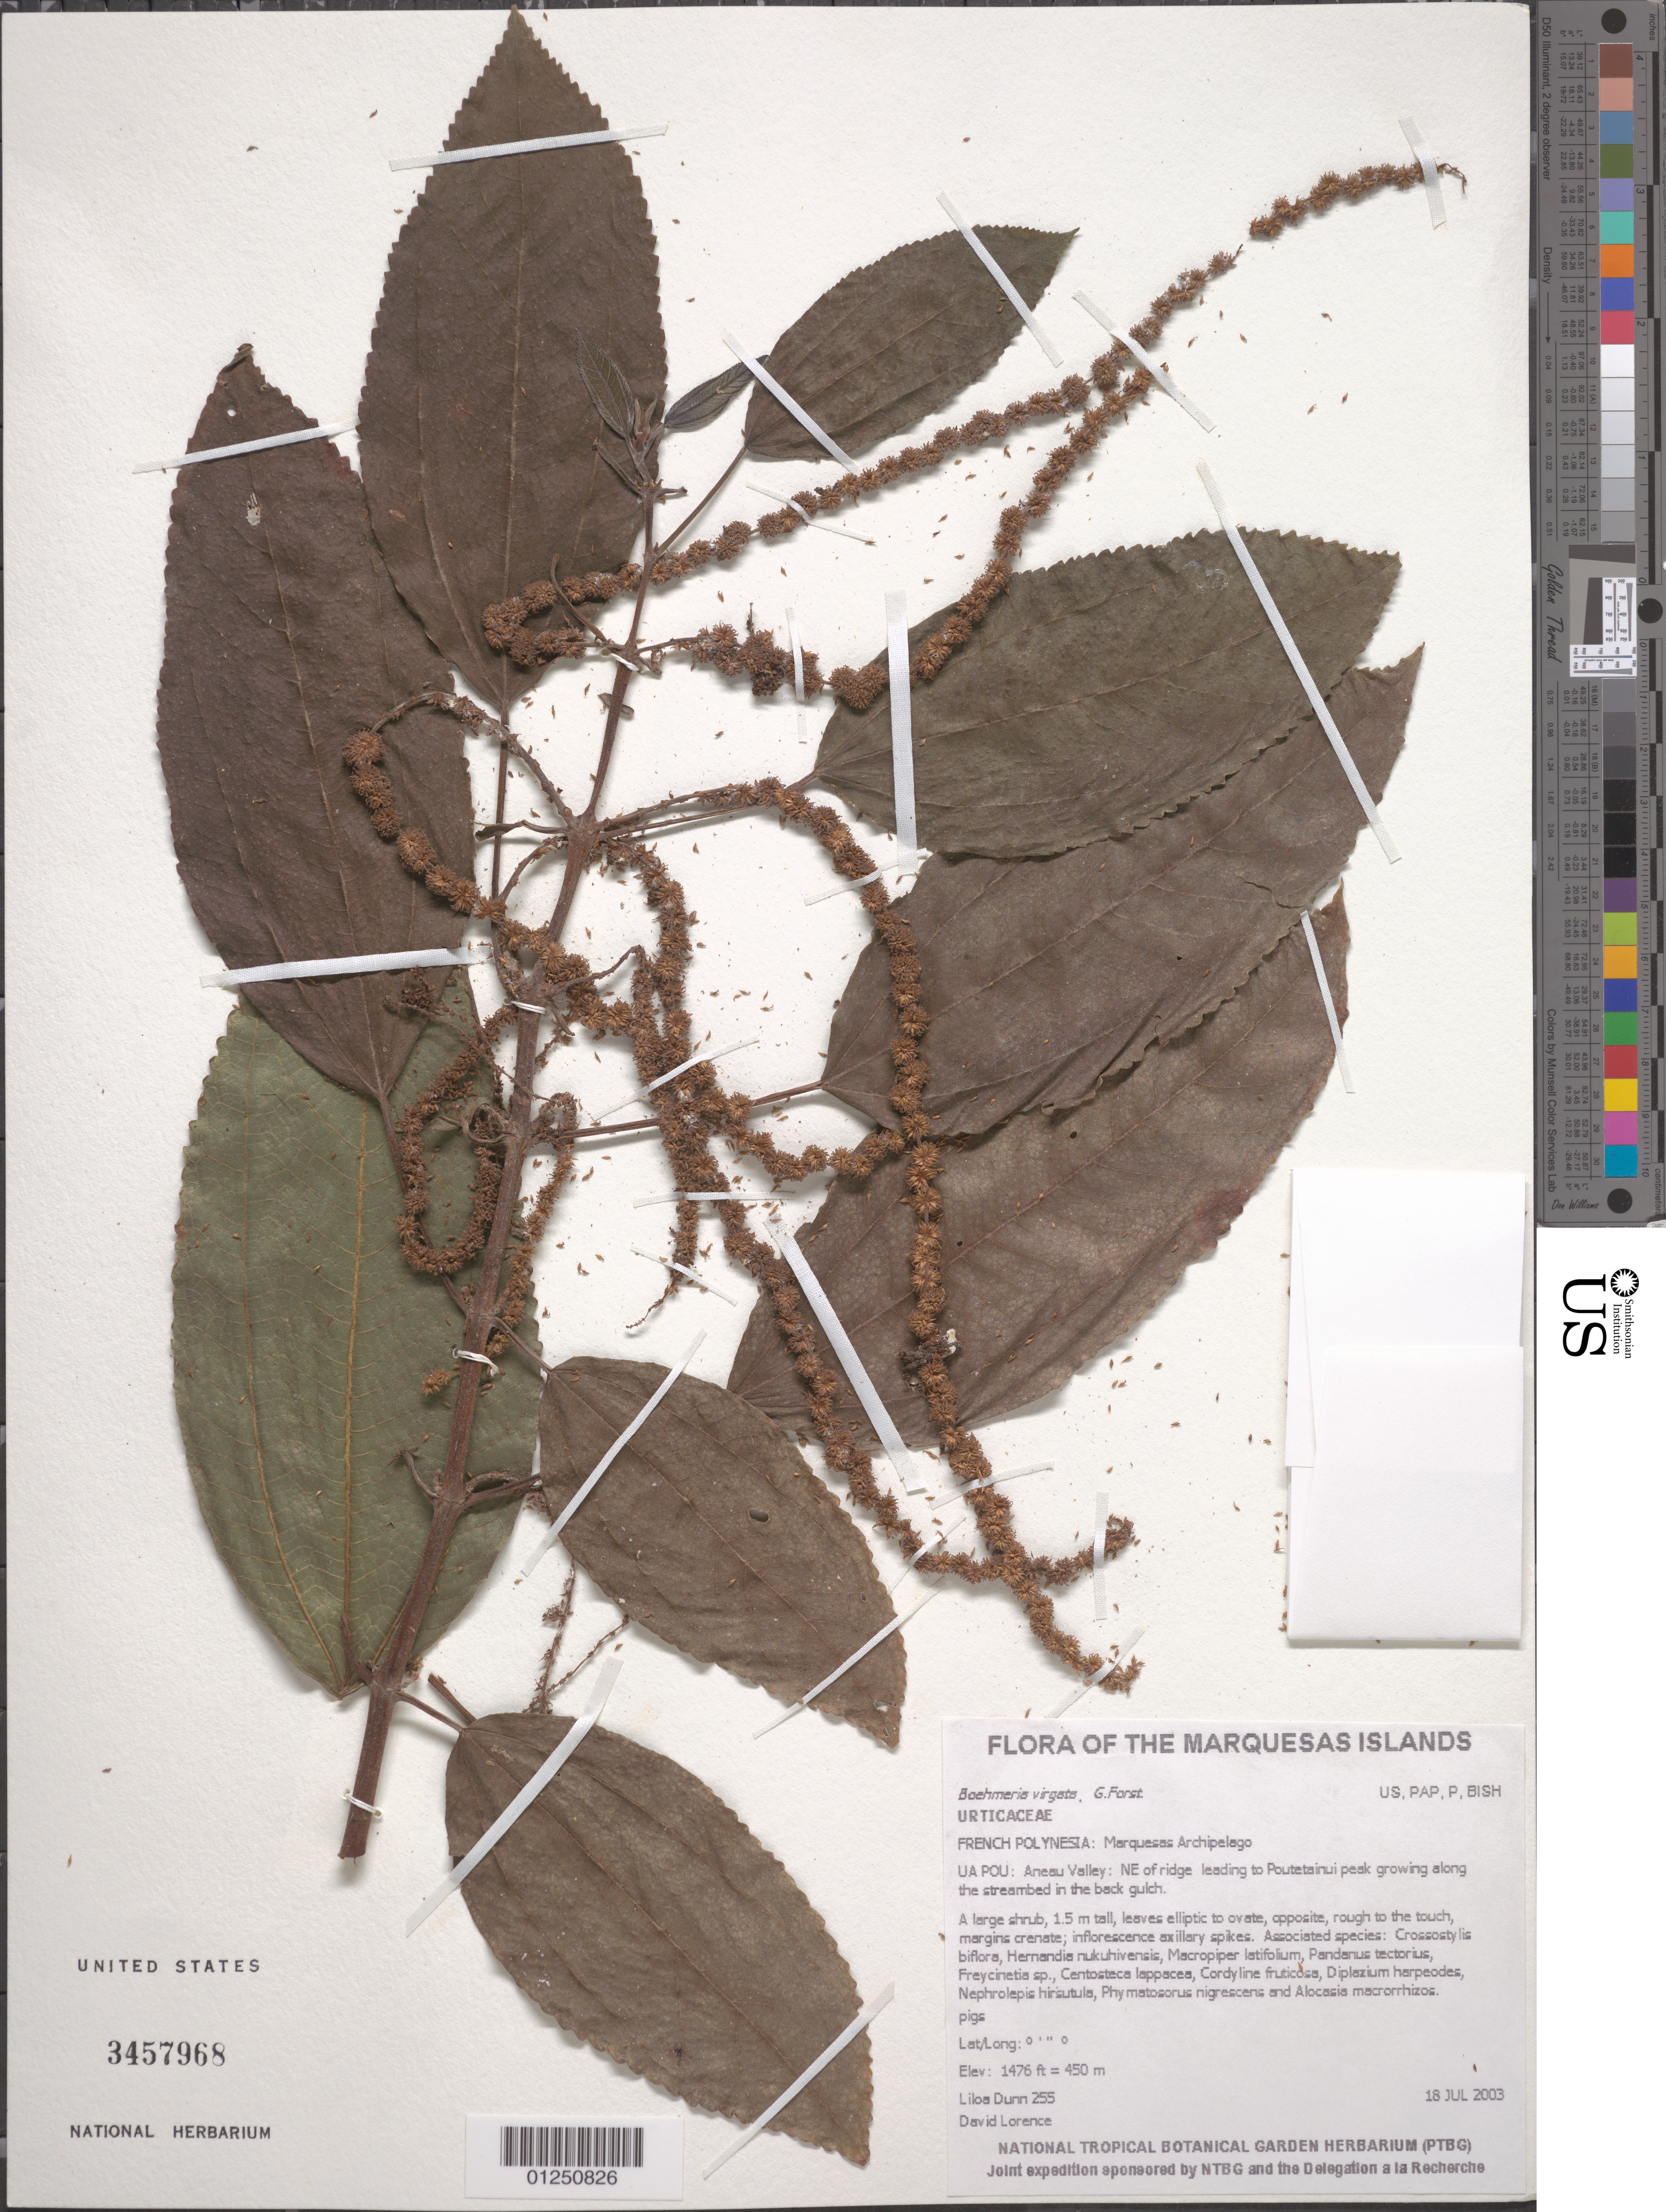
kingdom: Plantae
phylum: Tracheophyta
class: Magnoliopsida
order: Rosales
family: Urticaceae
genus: Boehmeria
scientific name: Boehmeria virgata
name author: (G. Forst.) Guill.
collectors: L. Dunn & D. Lorence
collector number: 255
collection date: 2003-07-18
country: French Polynesia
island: Ua Pou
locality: Anaeo Valley: growing along the streambed in the back gulch of Anaeo valley - Anaeao Valley growing along a stream bed in the Anaeo valley going towards the base of Poumaka.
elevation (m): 450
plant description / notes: Pigs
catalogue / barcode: US 3457968